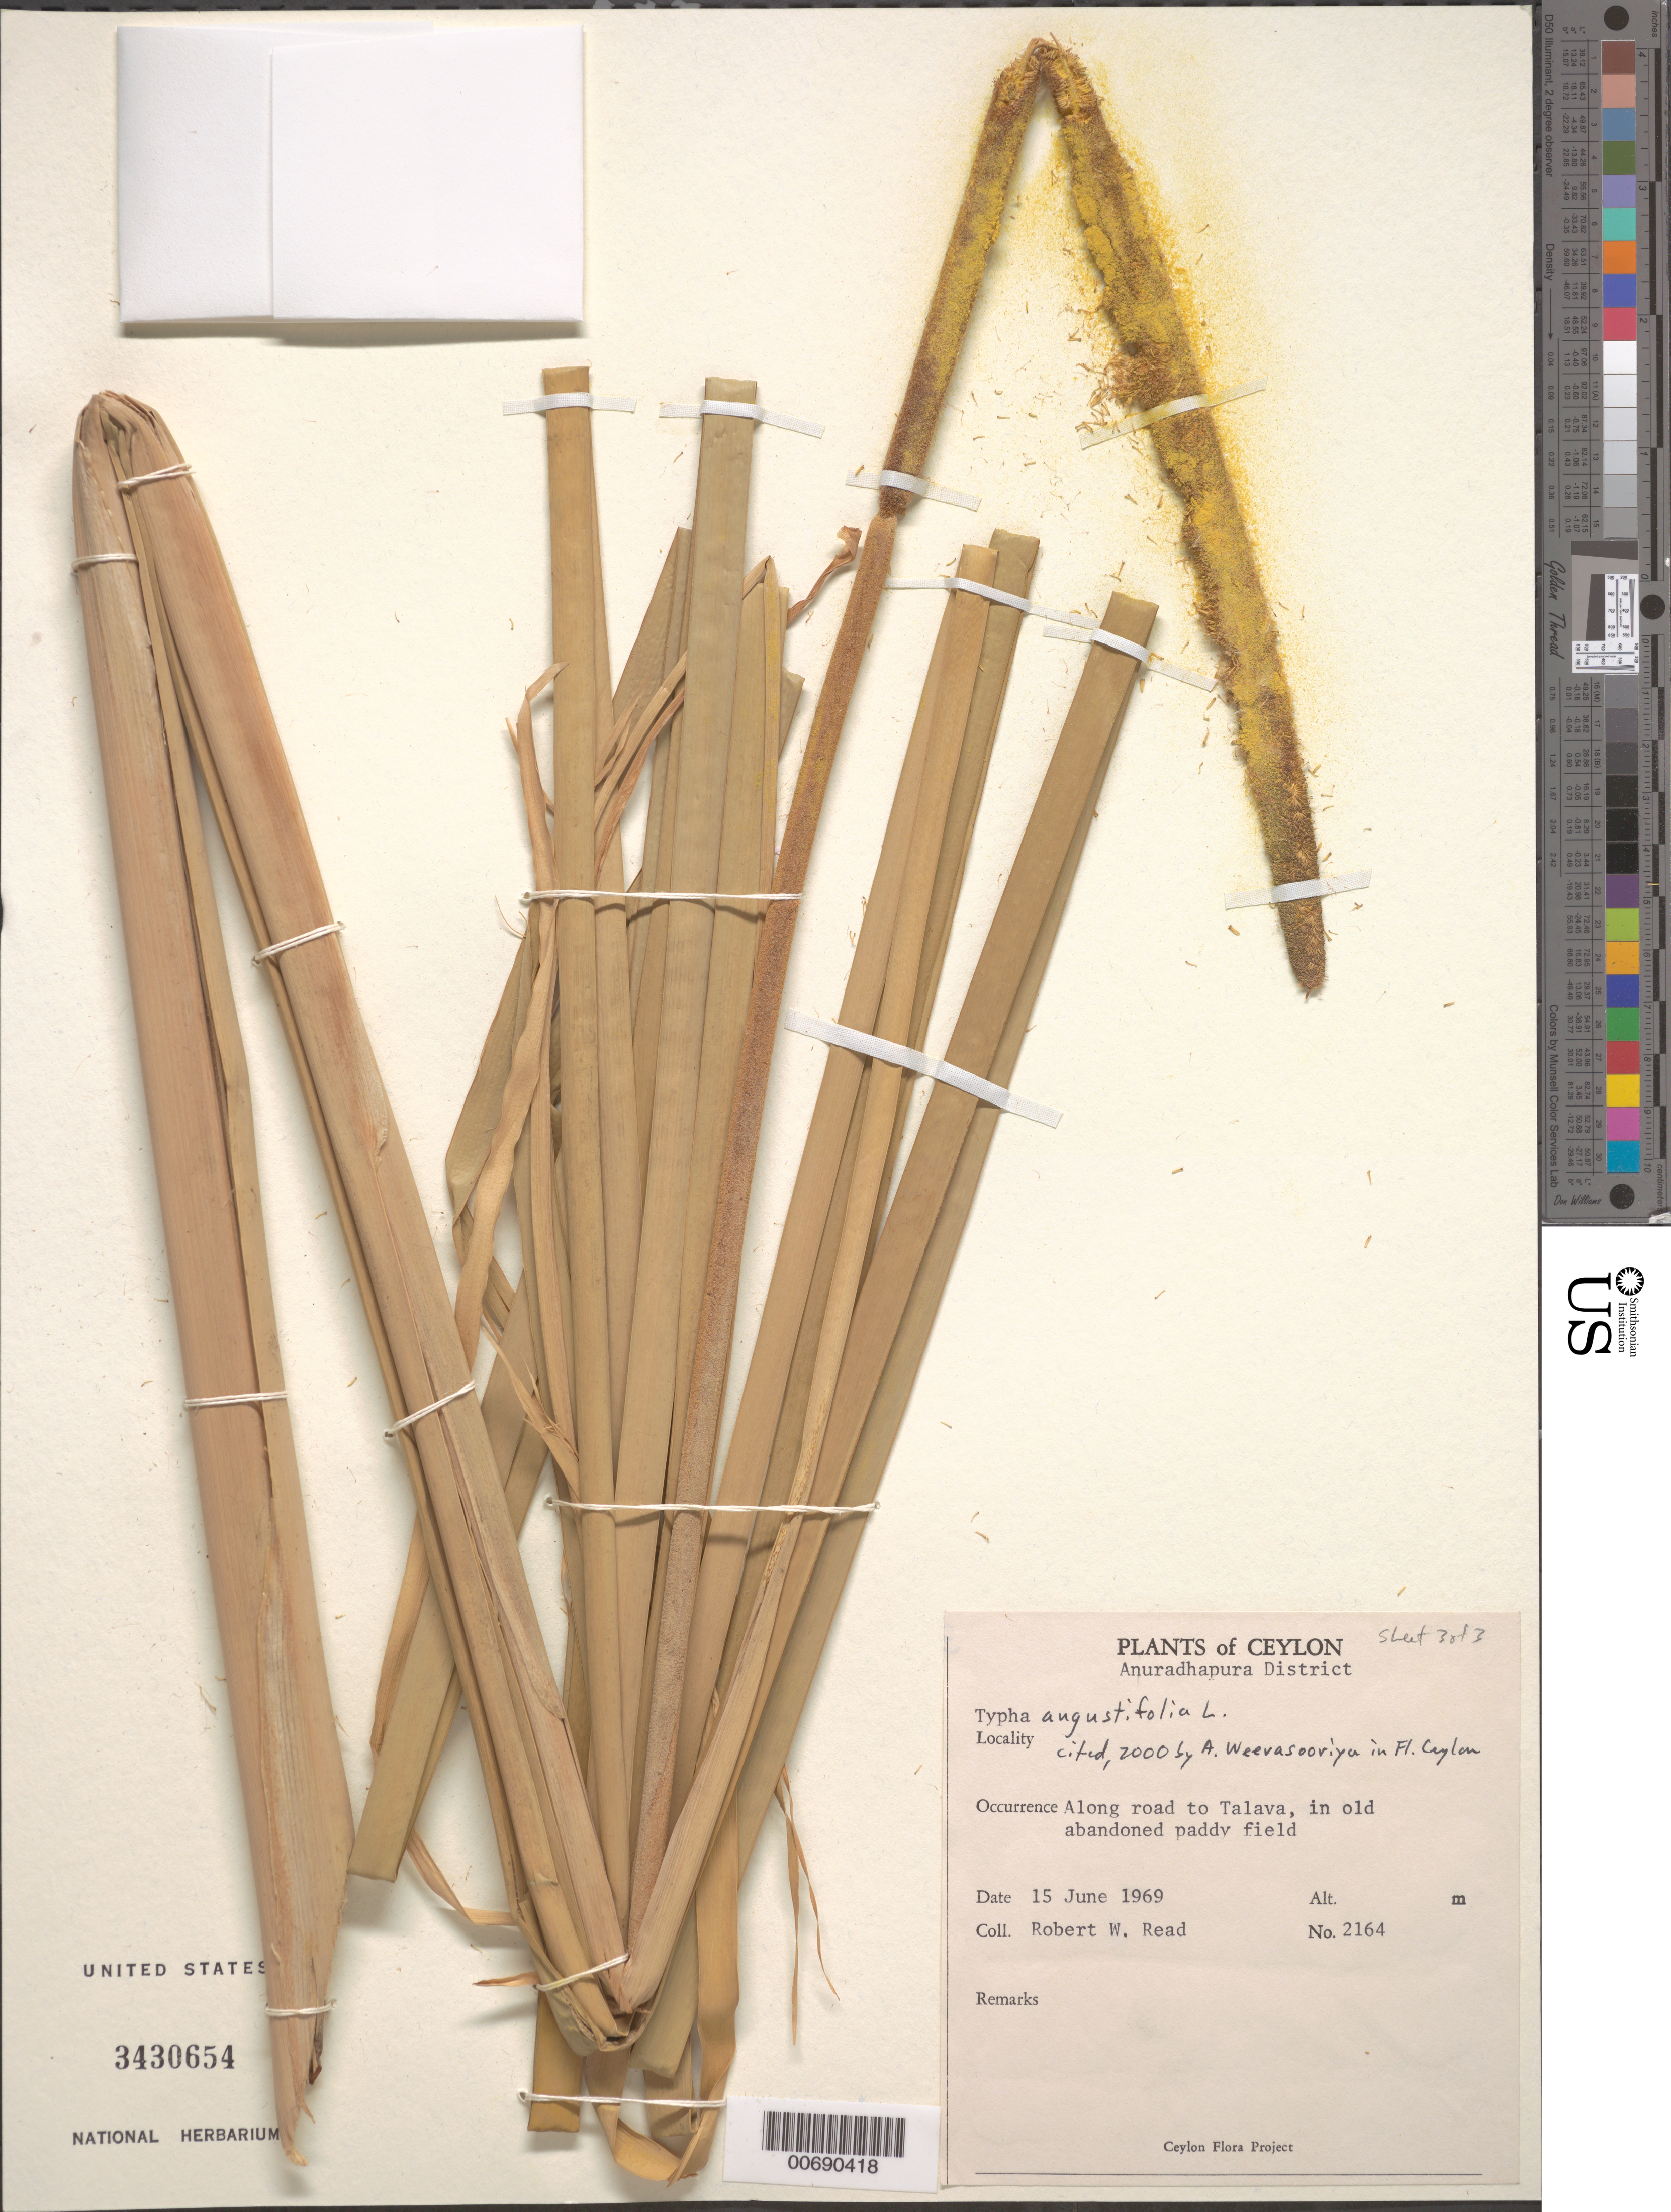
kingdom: Plantae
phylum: Tracheophyta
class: Liliopsida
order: Poales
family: Typhaceae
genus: Typha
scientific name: Typha angustifolia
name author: L.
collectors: R. W. Read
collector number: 2164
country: Sri Lanka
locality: Anuradhapura Dist., Talava.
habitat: Abandoned paddy field.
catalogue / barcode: US 3430654